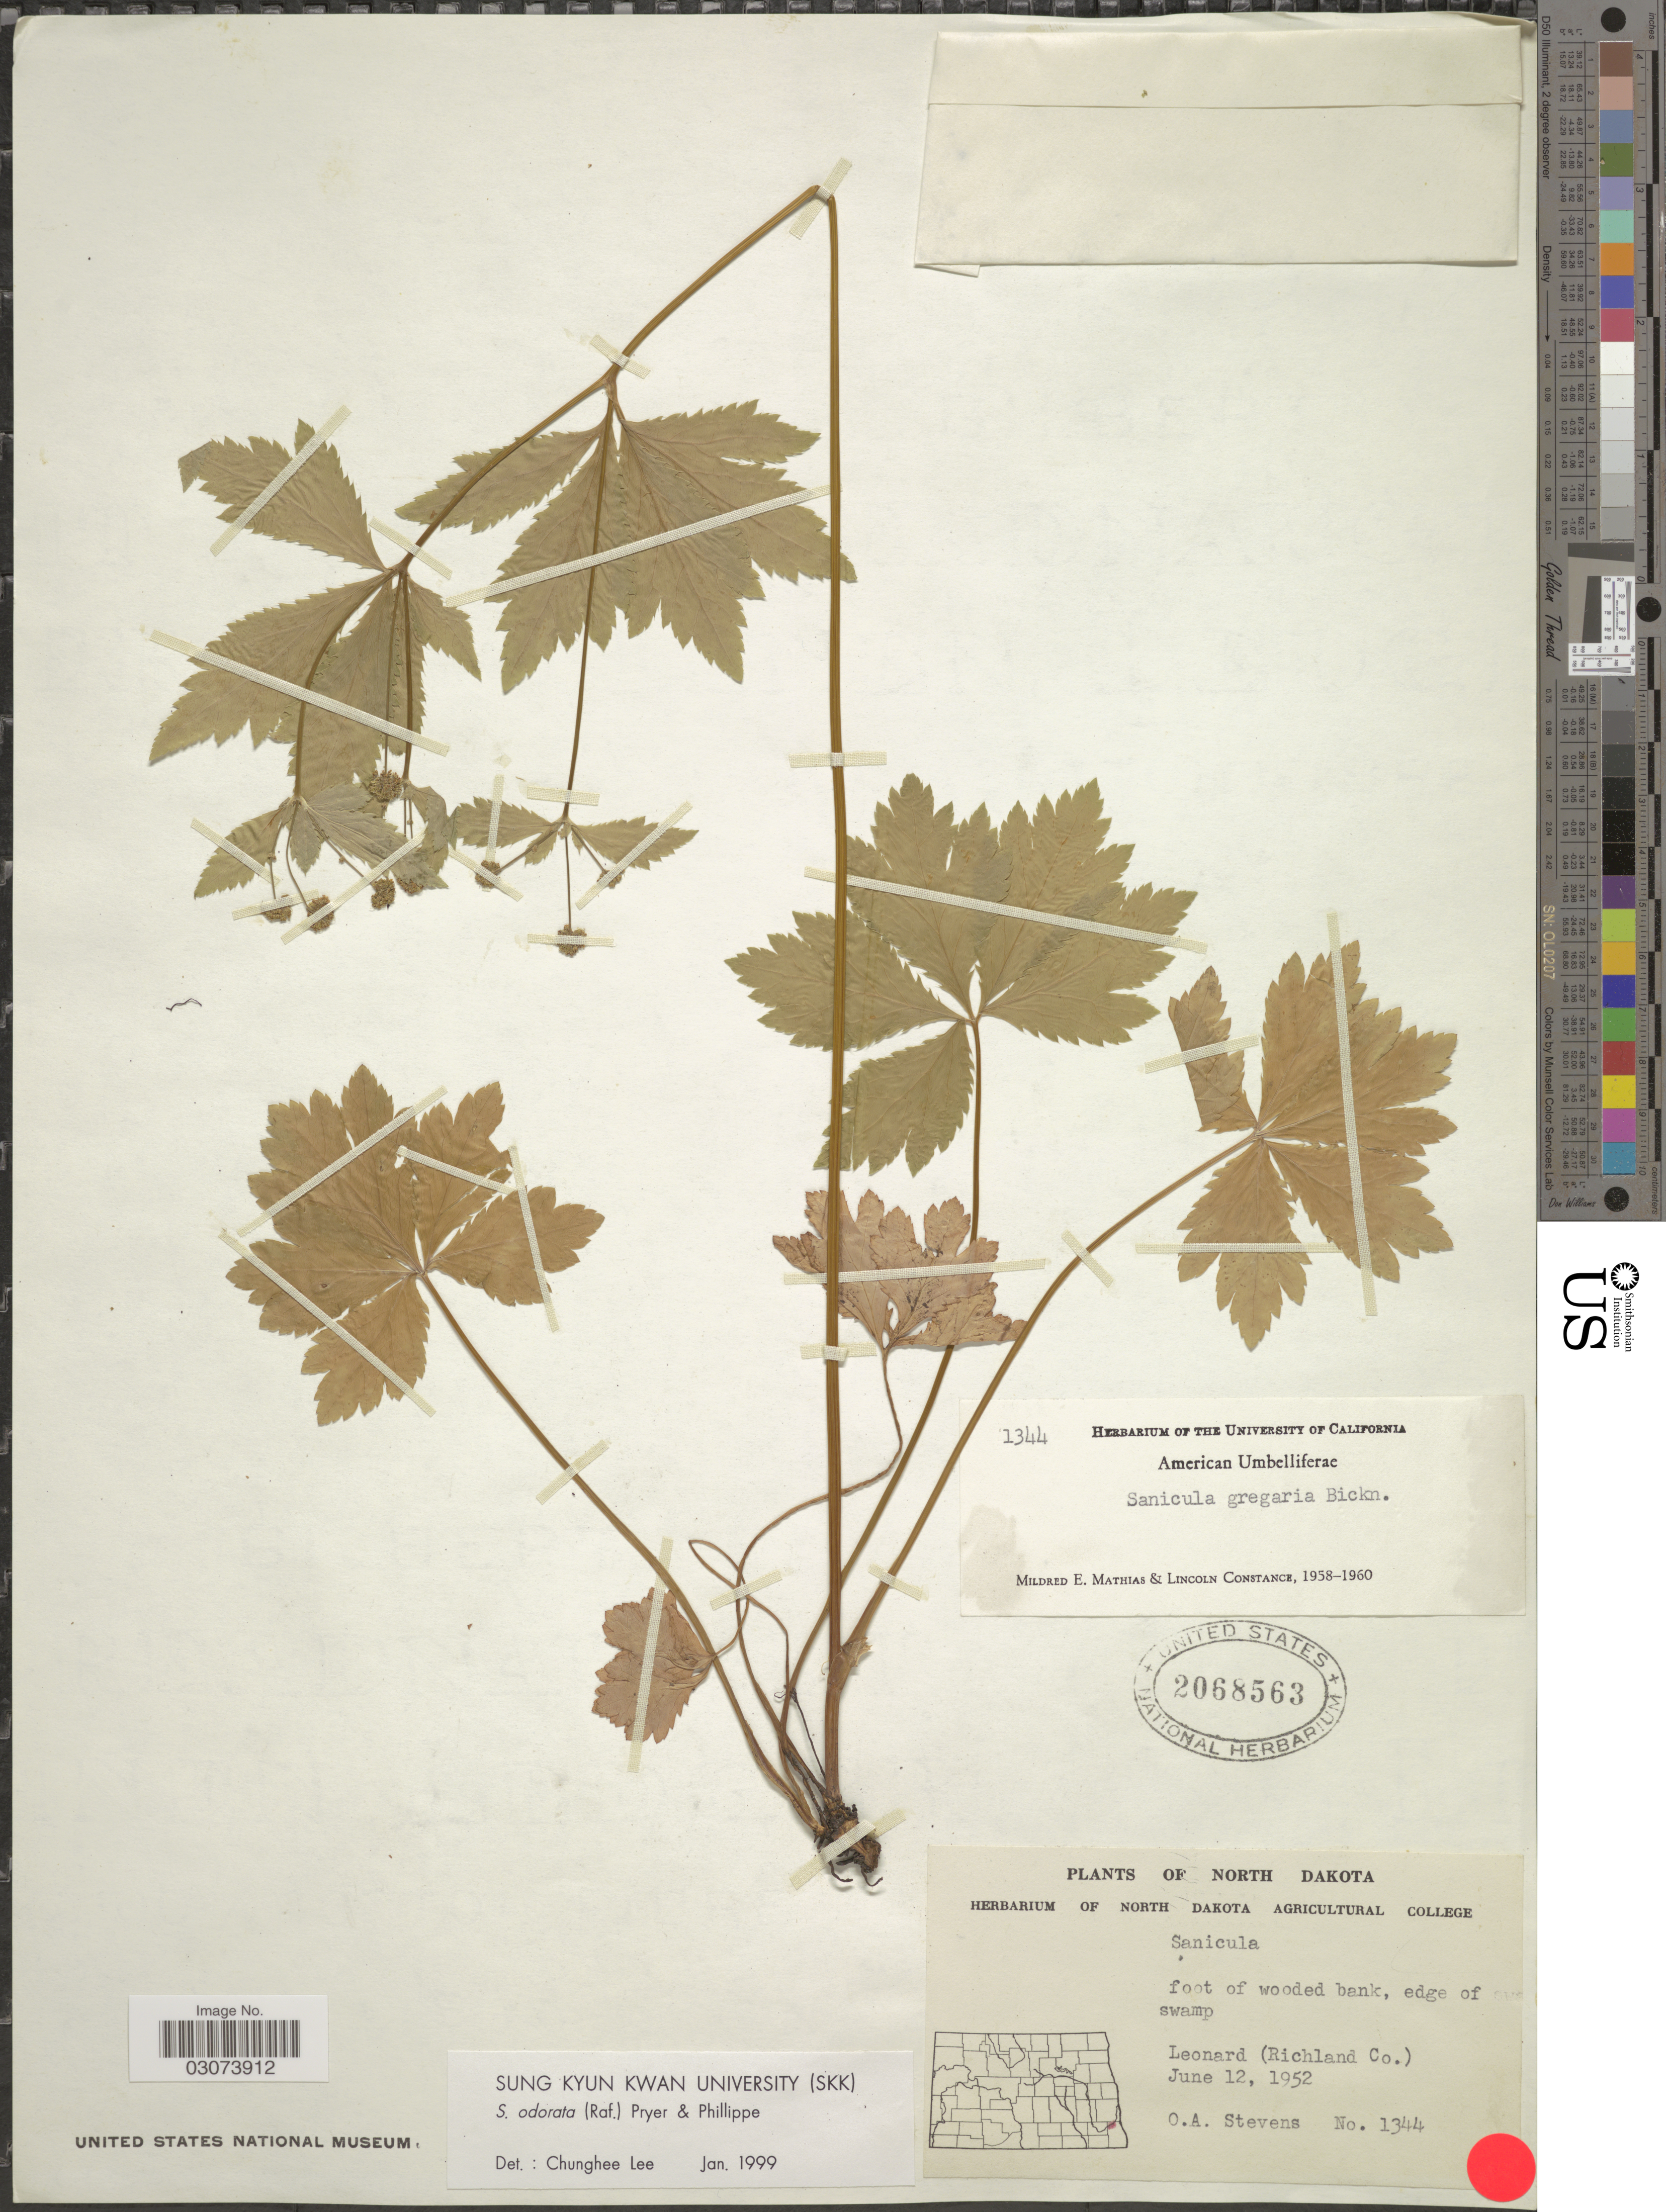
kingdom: Plantae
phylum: Tracheophyta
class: Magnoliopsida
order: Apiales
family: Apiaceae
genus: Sanicula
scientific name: Sanicula odorata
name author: (Raf.) Pryer & Phillippe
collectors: O. A. Stevens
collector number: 1344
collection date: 1952-06-12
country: United States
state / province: North Dakota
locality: Foot of wooded bank, edge of swamp. Leonard (Richland Co.).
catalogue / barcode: US 2068563